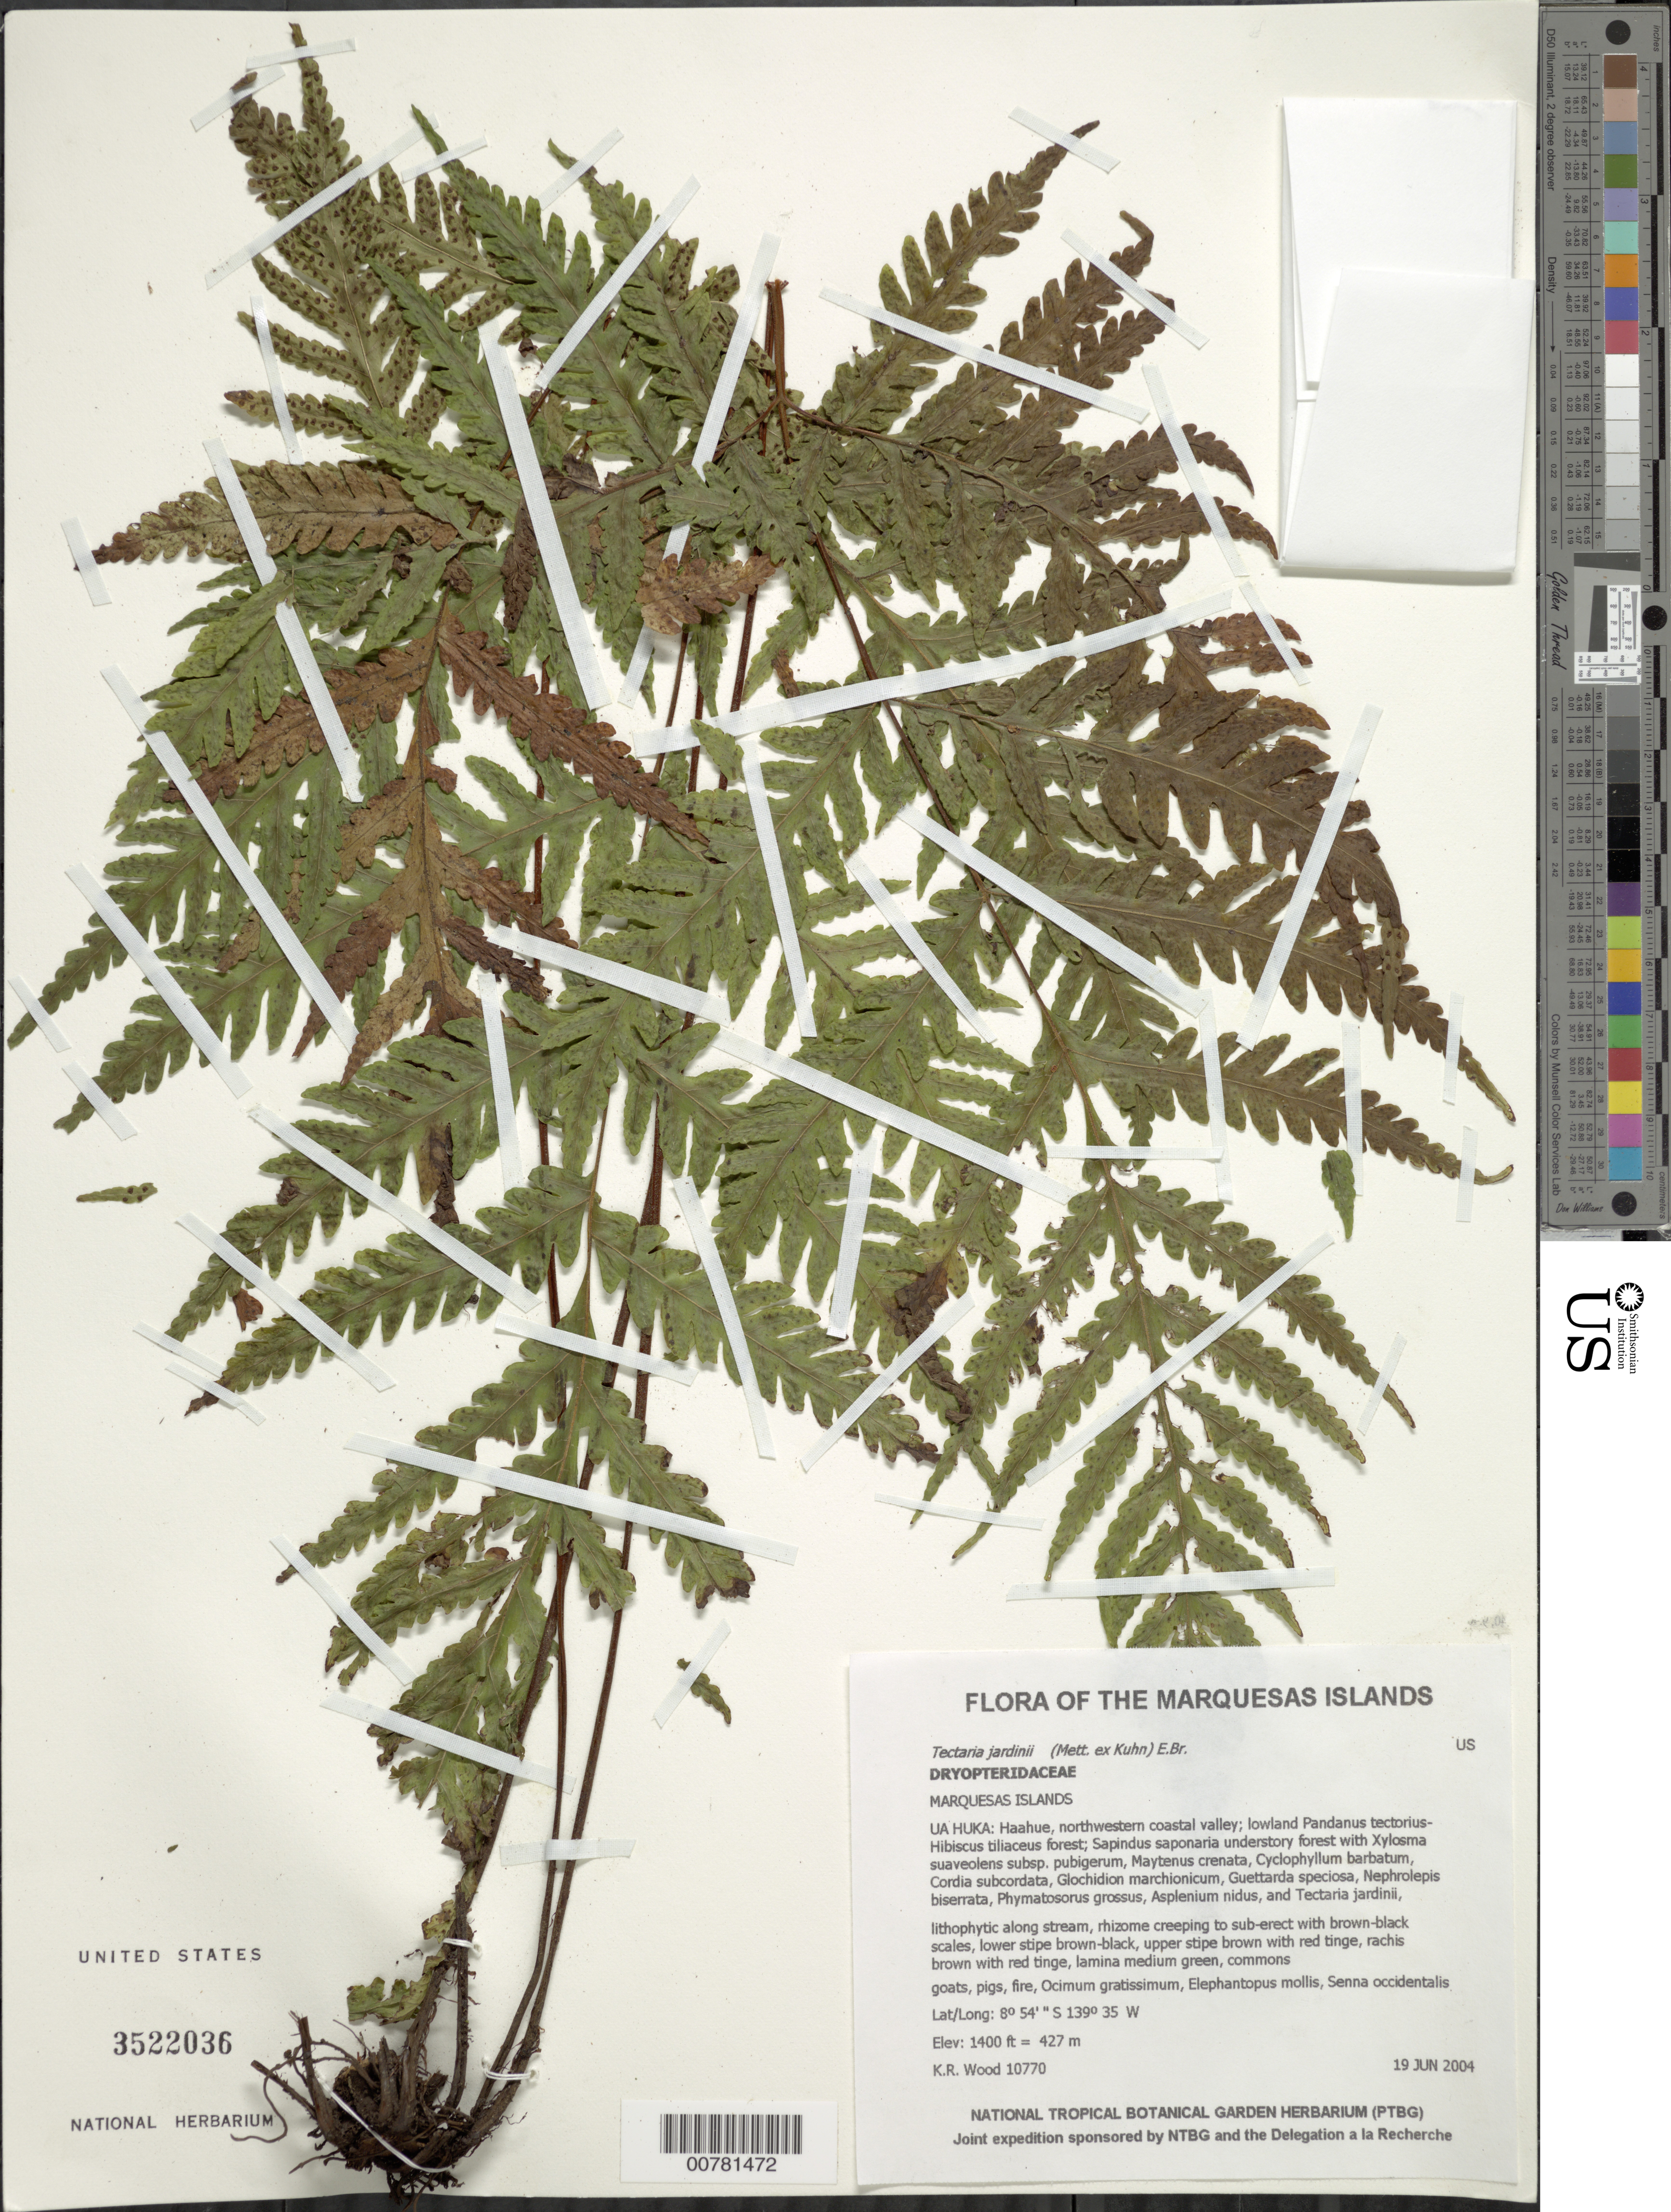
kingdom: Plantae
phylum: Tracheophyta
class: Polypodiopsida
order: Polypodiales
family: Tectariaceae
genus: Tectaria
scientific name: Tectaria jardinii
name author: (Mett. ex Kuhn) E.D. Br.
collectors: K. R. Wood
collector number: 10770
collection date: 2004-06-19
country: French Polynesia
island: Ua Huka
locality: Haahue, northwestern coastal valley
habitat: Lowland Pandanus tectorius - Hibiscus tiliaceus forest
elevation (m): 427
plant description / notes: Goats, pigs, fire, Ocimum gratissimum, Elephantopus mollis, Senna occidentalis,Triumfetta rhomboidea, Asclepias physocarpa & A. curassavica, Psidium guajava, Ageratum conyzoides, Cyanthillium cinereum, Synedrella nodiflora, Acanthospermum hispidum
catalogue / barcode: US 3522036